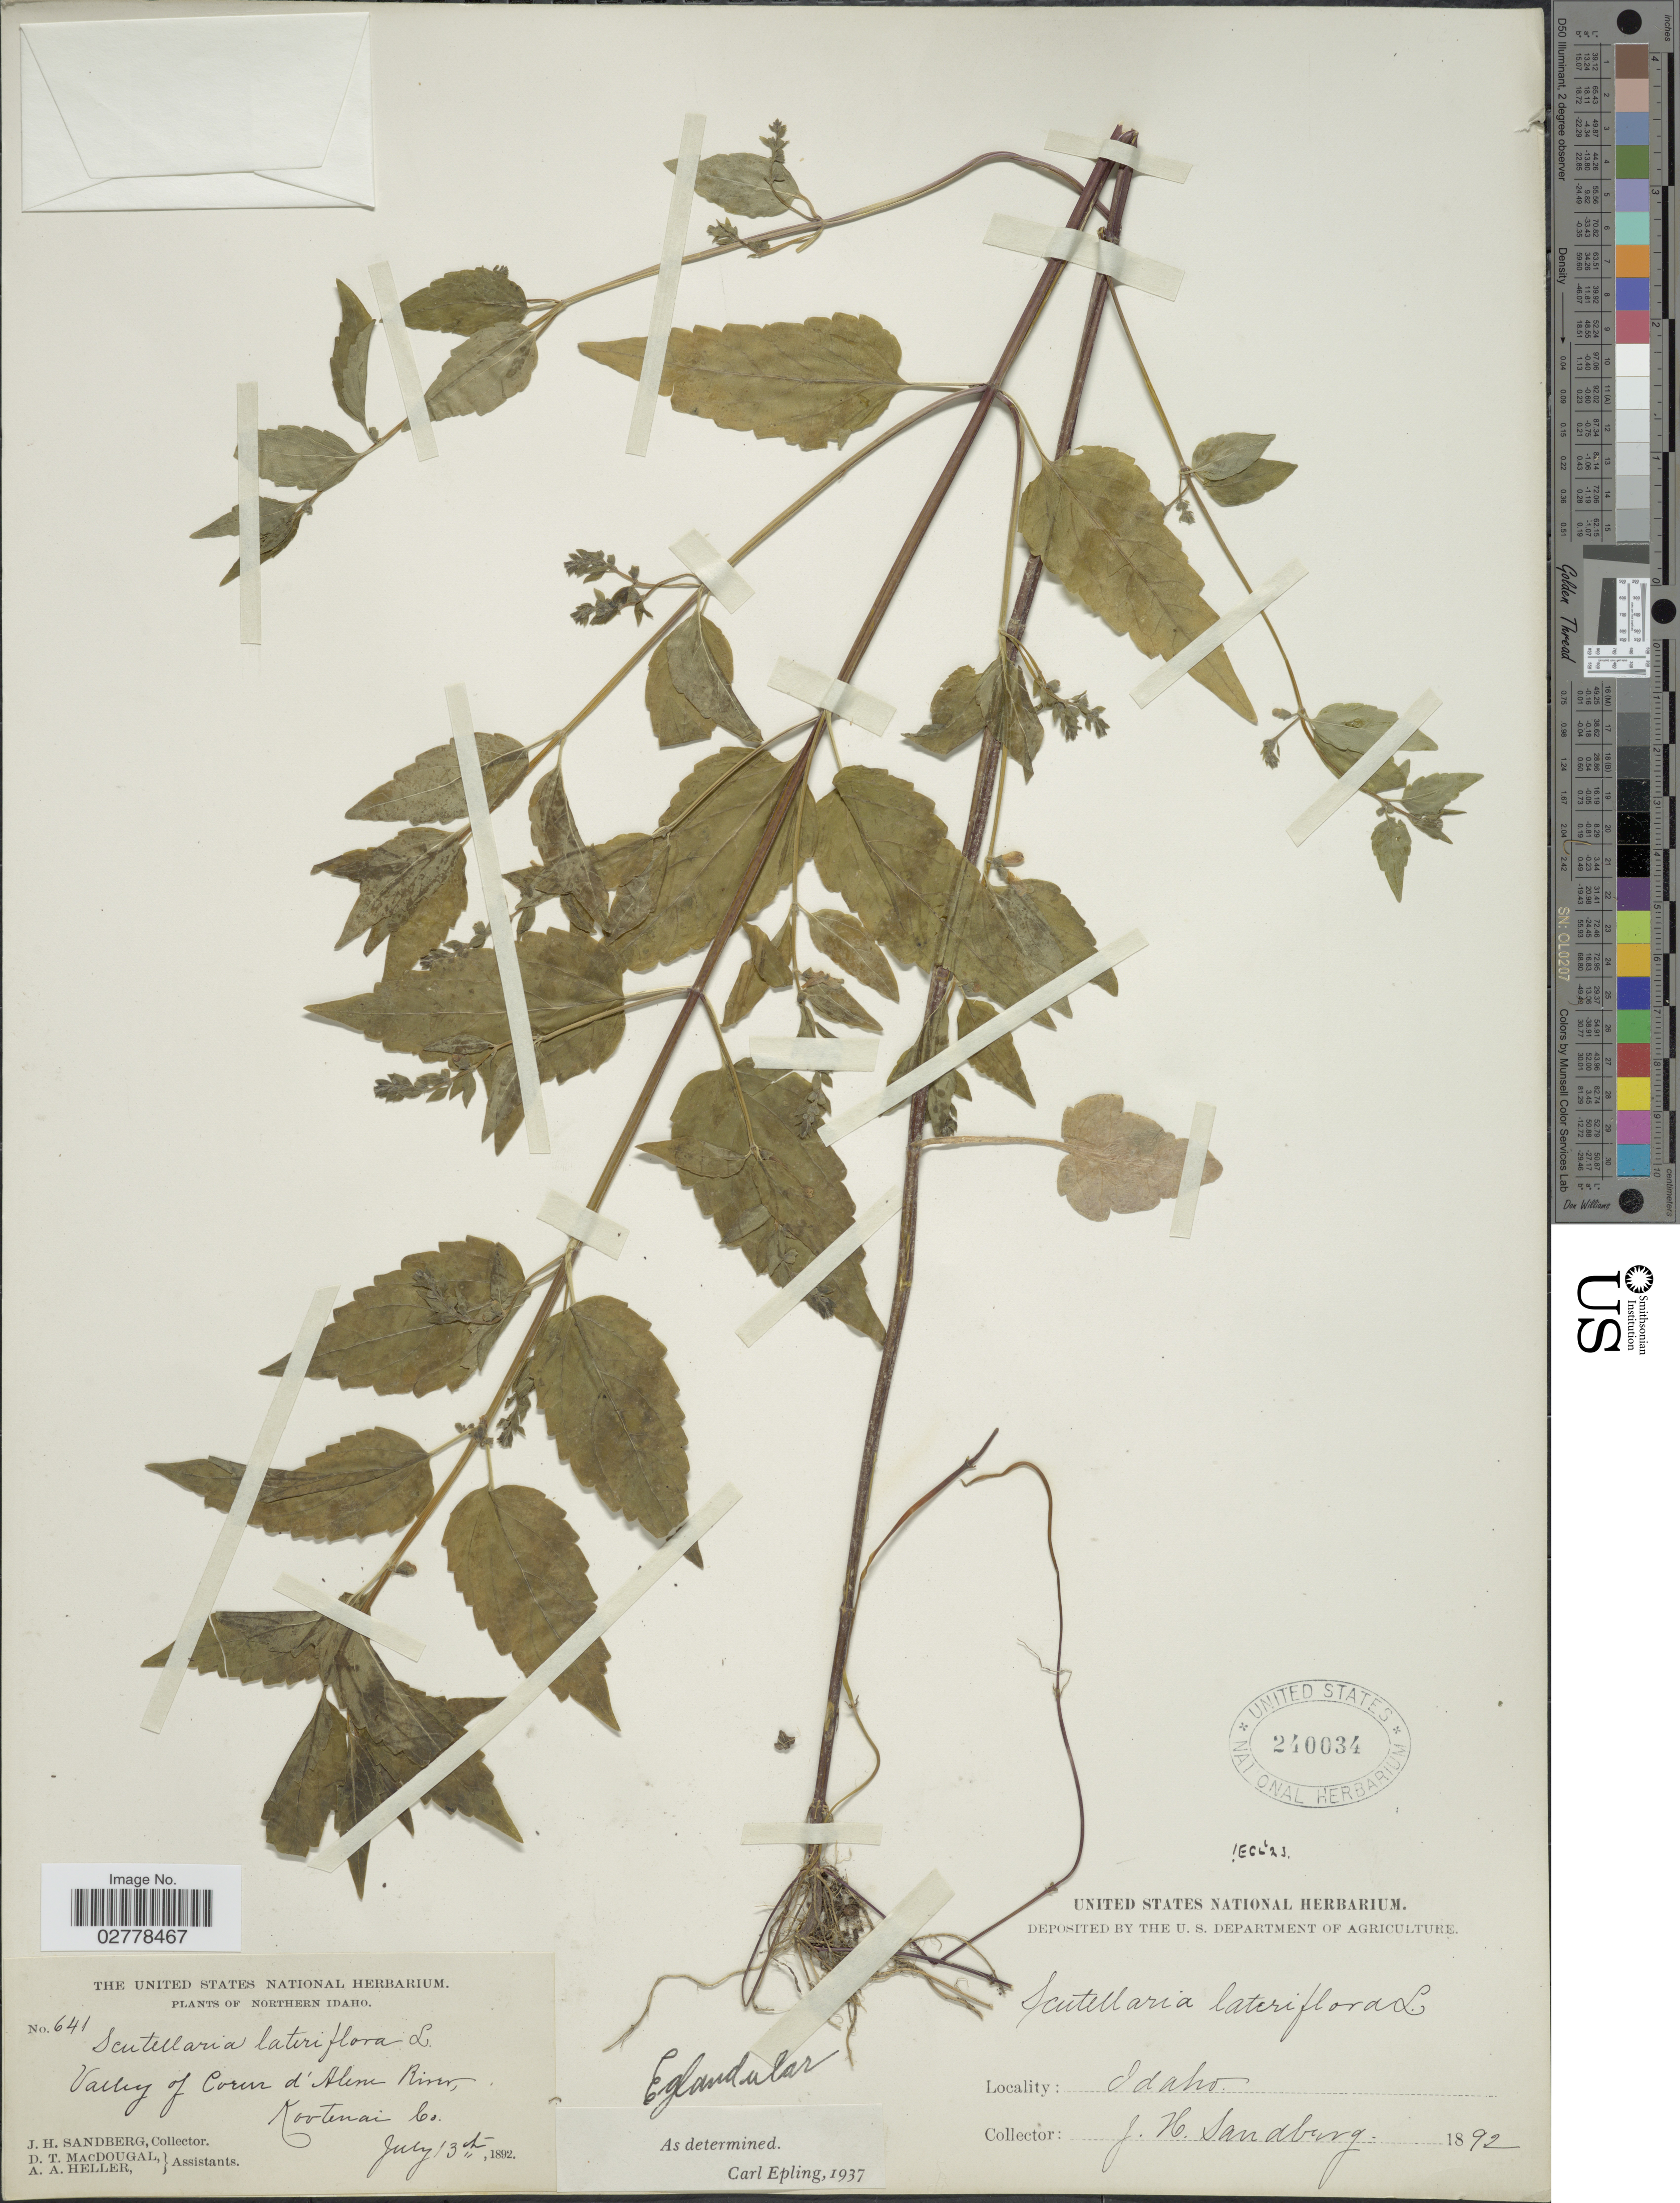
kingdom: Plantae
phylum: Tracheophyta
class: Magnoliopsida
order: Lamiales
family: Lamiaceae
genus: Scutellaria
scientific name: Scutellaria lateriflora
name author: L.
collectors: J. H. Sandberg, D. T. MacDougal & A. A. Heller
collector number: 641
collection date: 1892-07-13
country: United States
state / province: Idaho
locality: Northern Idaho. Valley of Coeur d' Alene River, Kootenai Co.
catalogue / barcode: US 240034